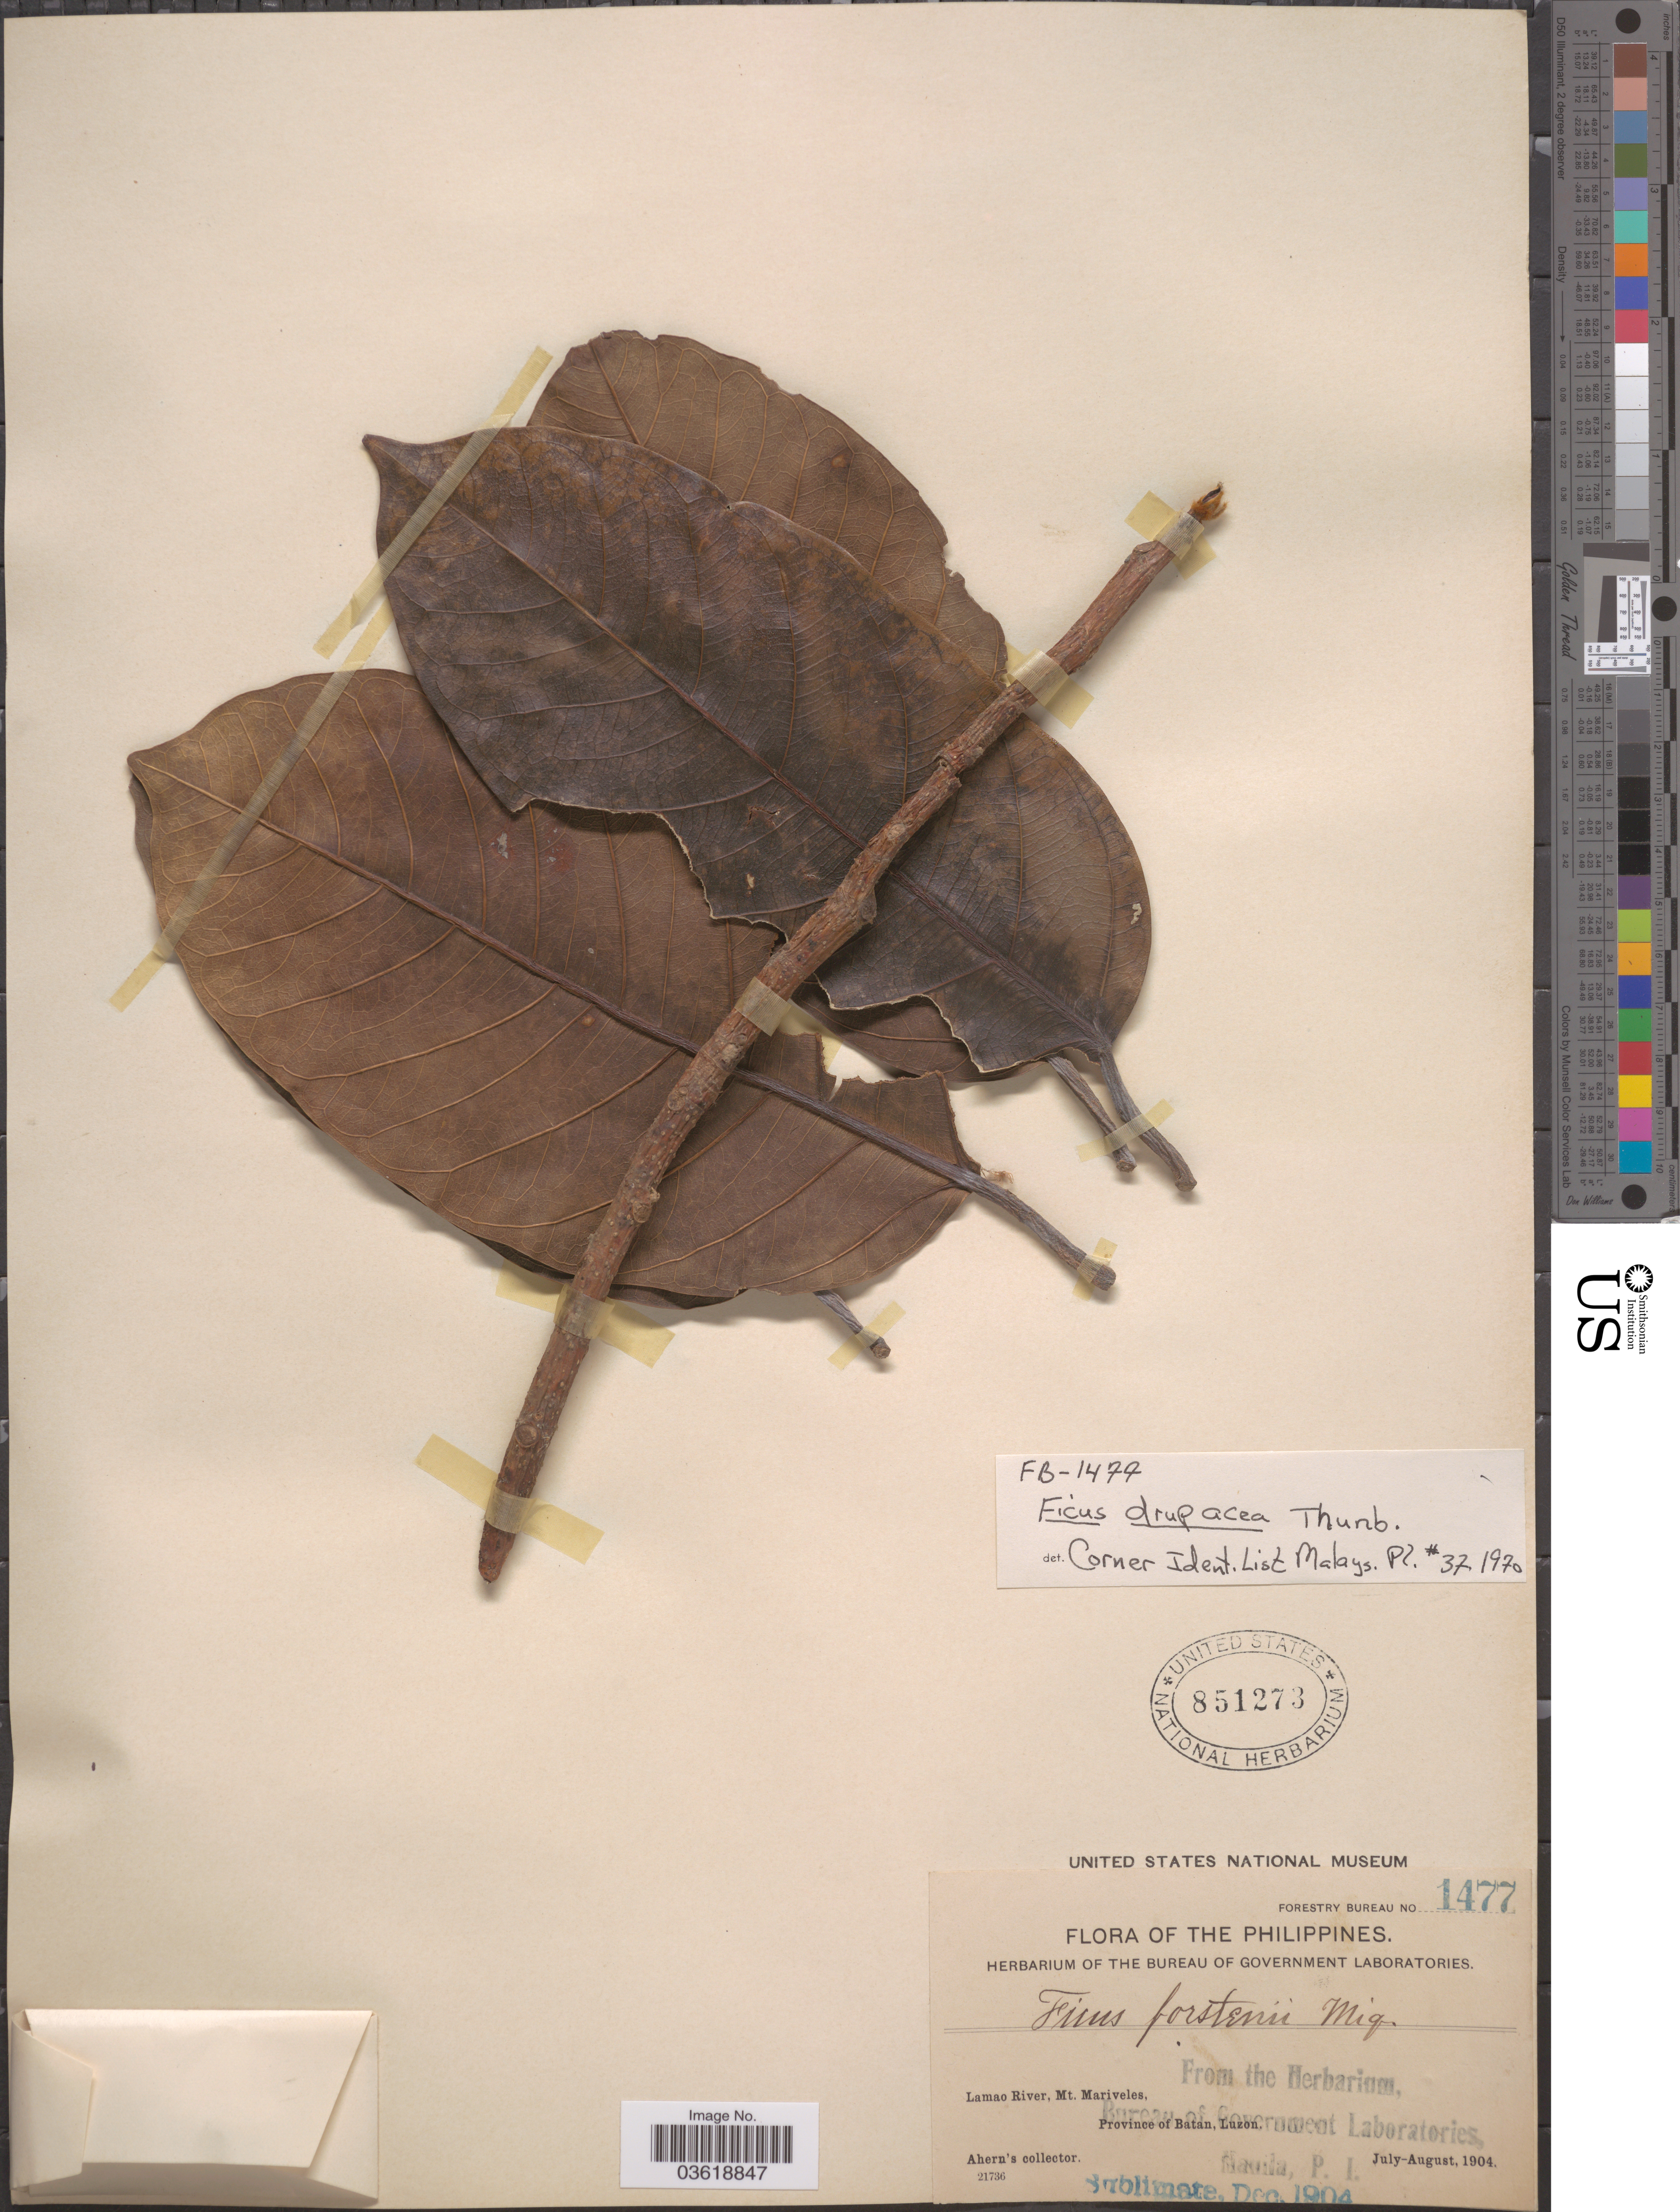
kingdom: Plantae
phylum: Tracheophyta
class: Magnoliopsida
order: Rosales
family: Moraceae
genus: Ficus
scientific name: Ficus drupacea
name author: Thunb.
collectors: Ahern's collector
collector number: Forestry Bureau 1477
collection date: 1904-07/1904-08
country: Philippines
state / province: Cagayan Valley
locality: Lamao River, Mt. Mariveles, Province of Batan, Luzon.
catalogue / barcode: US 851273